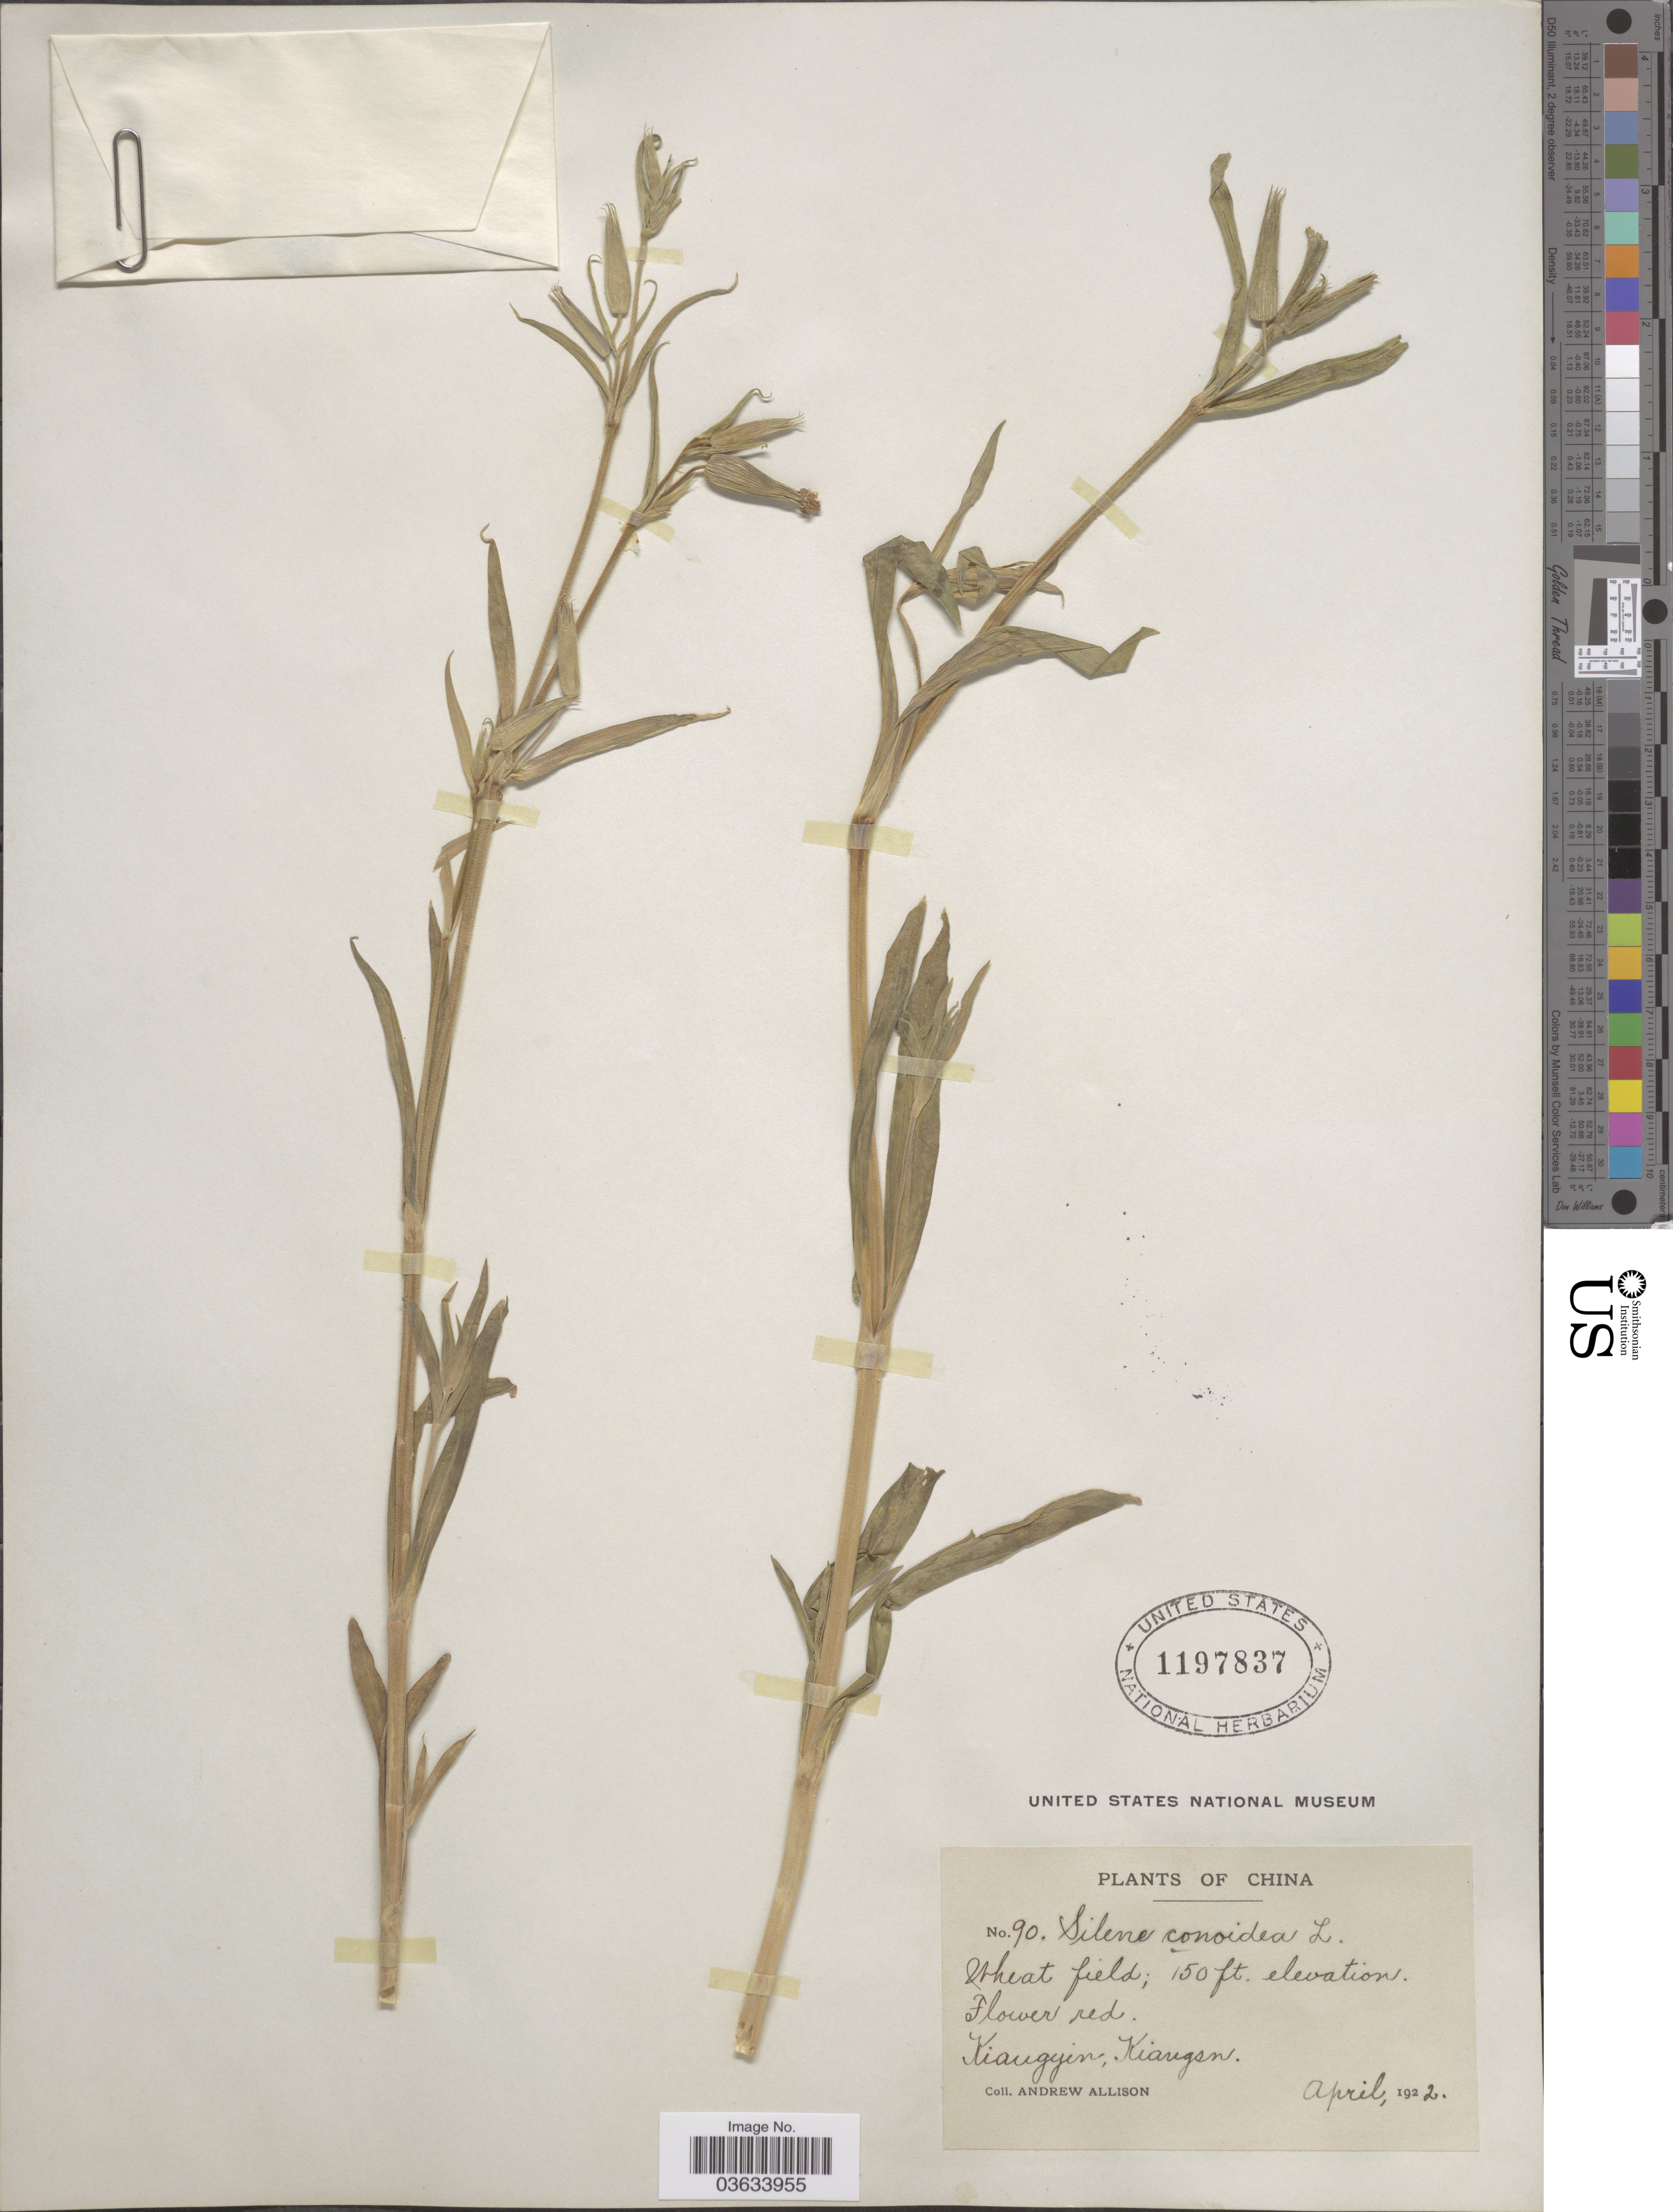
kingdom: Plantae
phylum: Tracheophyta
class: Magnoliopsida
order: Caryophyllales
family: Caryophyllaceae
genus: Silene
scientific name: Silene conoidea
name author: L.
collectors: A. Allison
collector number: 90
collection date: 1922-04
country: China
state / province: Jiangsu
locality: Kiangyin, Kiangsu.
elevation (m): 46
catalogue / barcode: US 1197837